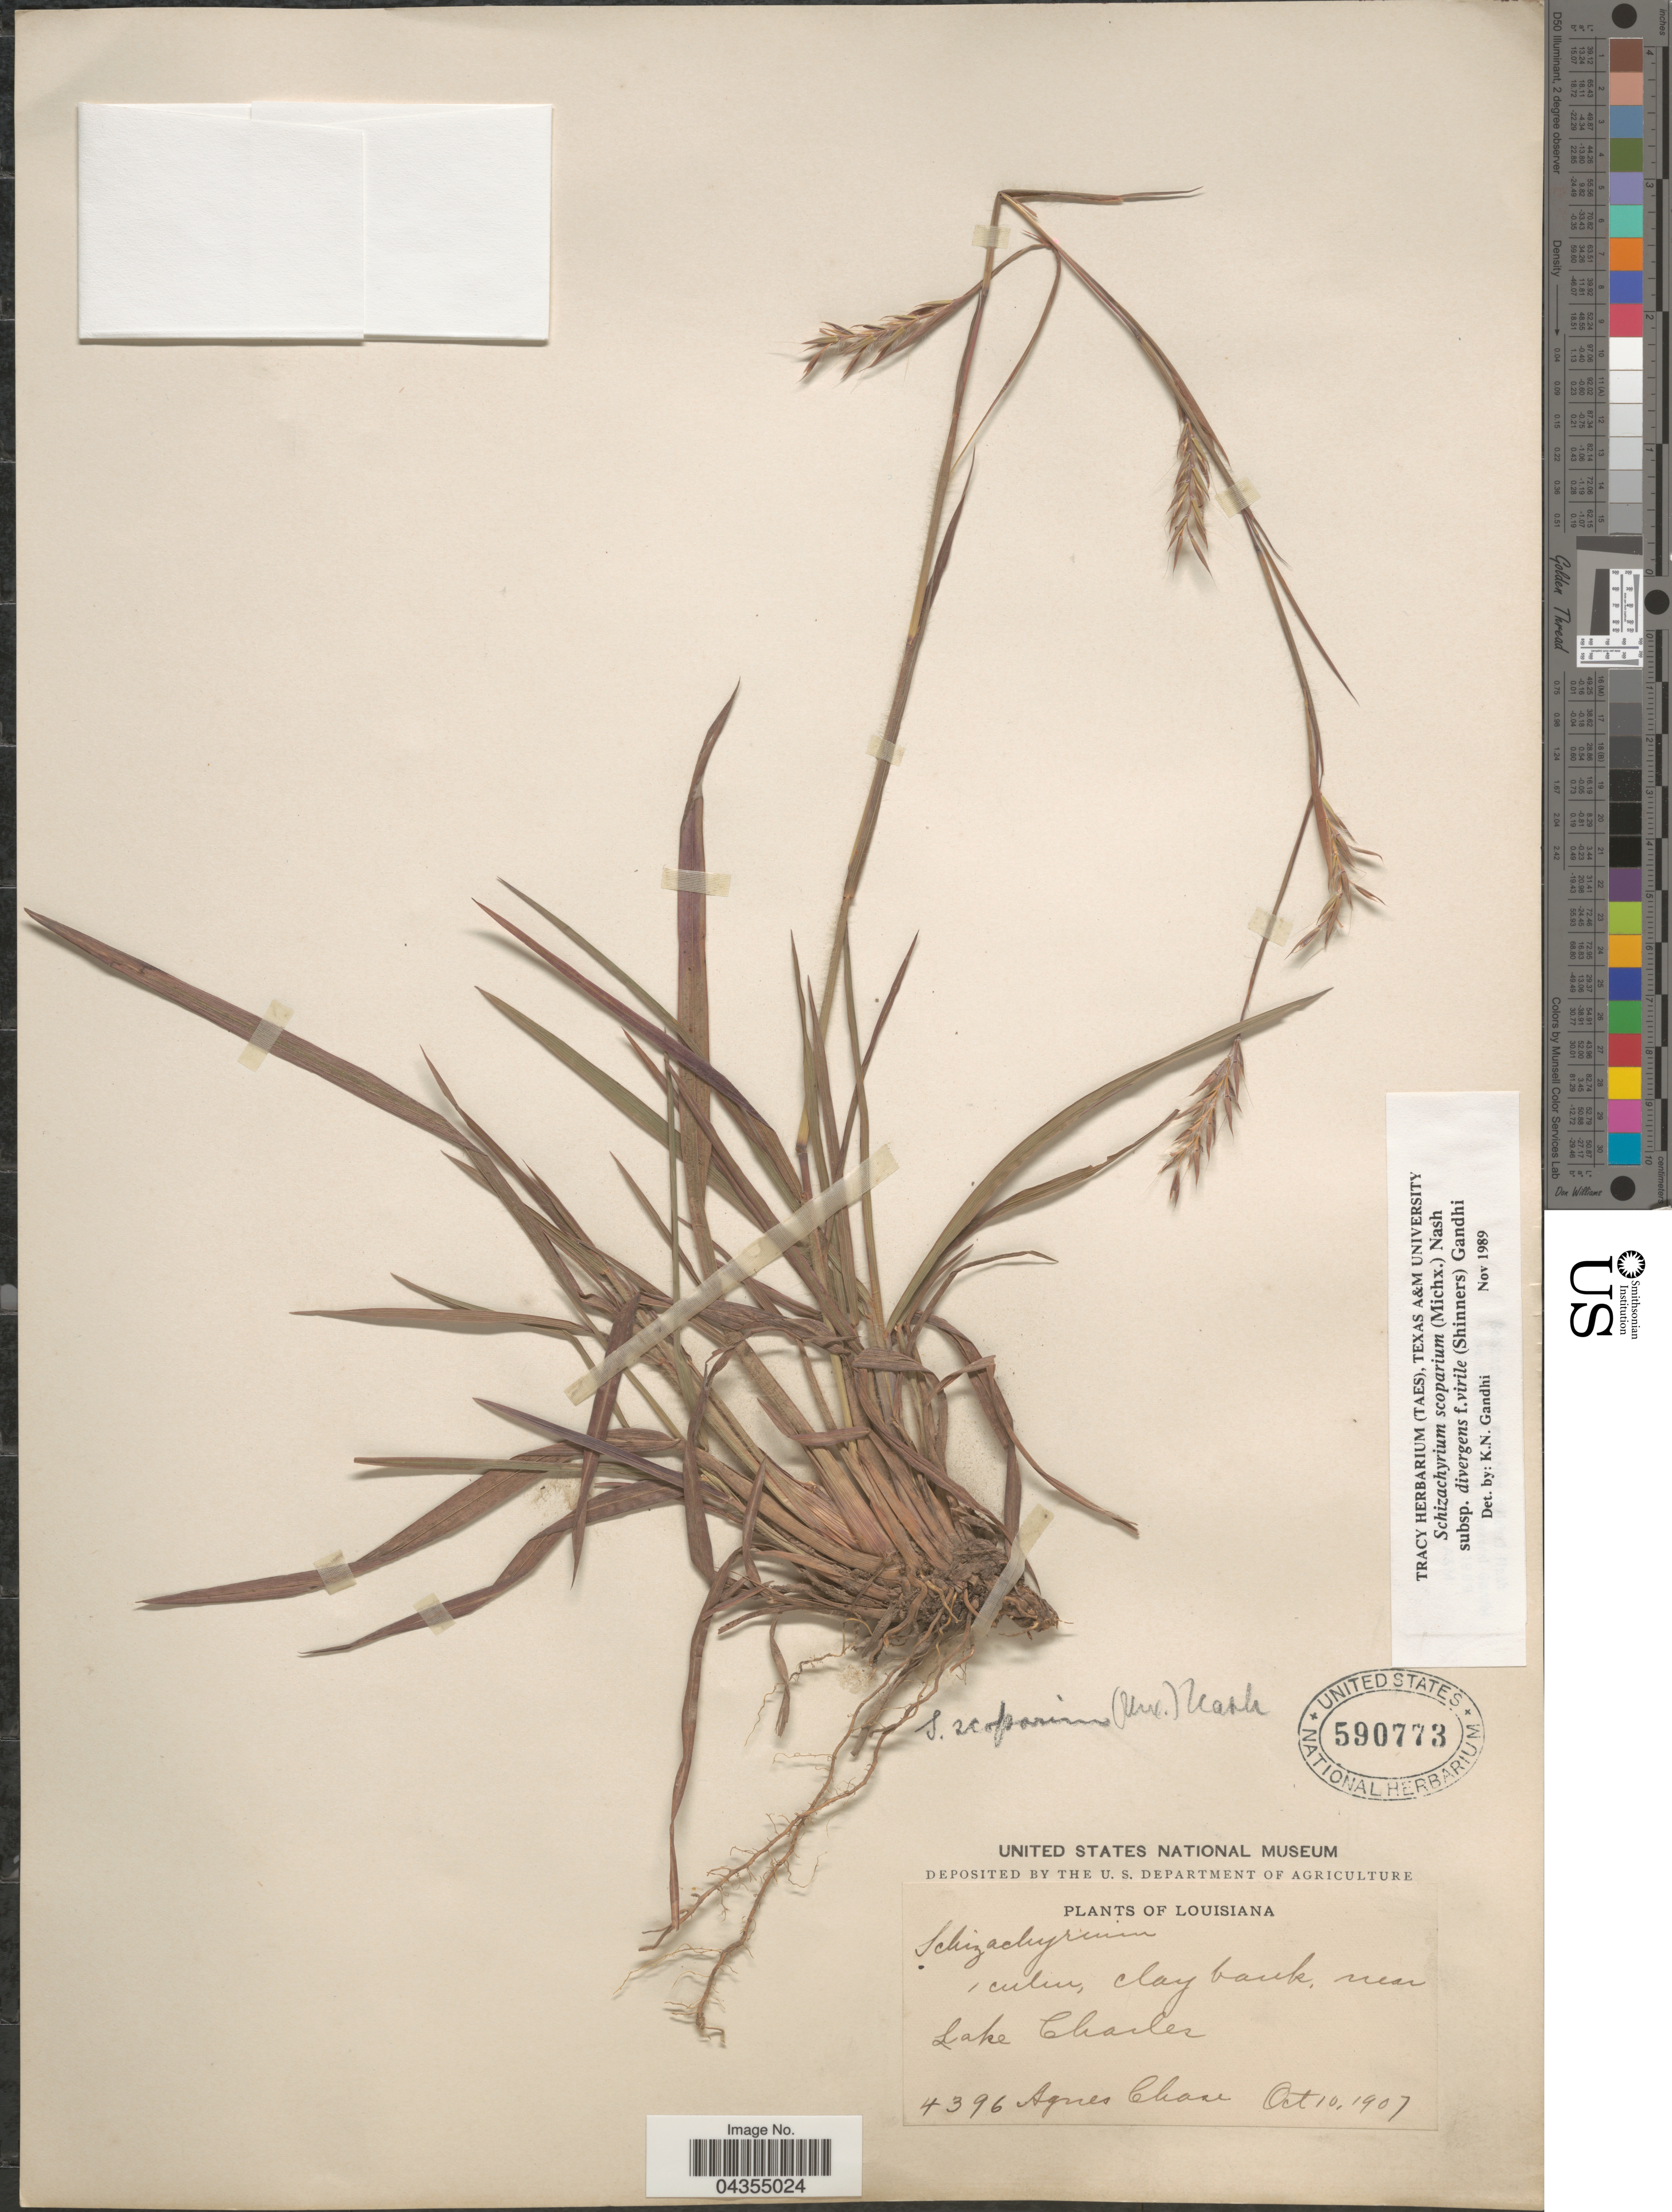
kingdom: Plantae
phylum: Tracheophyta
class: Liliopsida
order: Poales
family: Poaceae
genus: Schizachyrium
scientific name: Schizachyrium scoparium var. divergens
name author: (Hack.) Gould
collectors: A. Chase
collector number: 4396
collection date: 1907-10-10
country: United States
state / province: Louisiana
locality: Near Lake Charles.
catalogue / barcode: US 590773